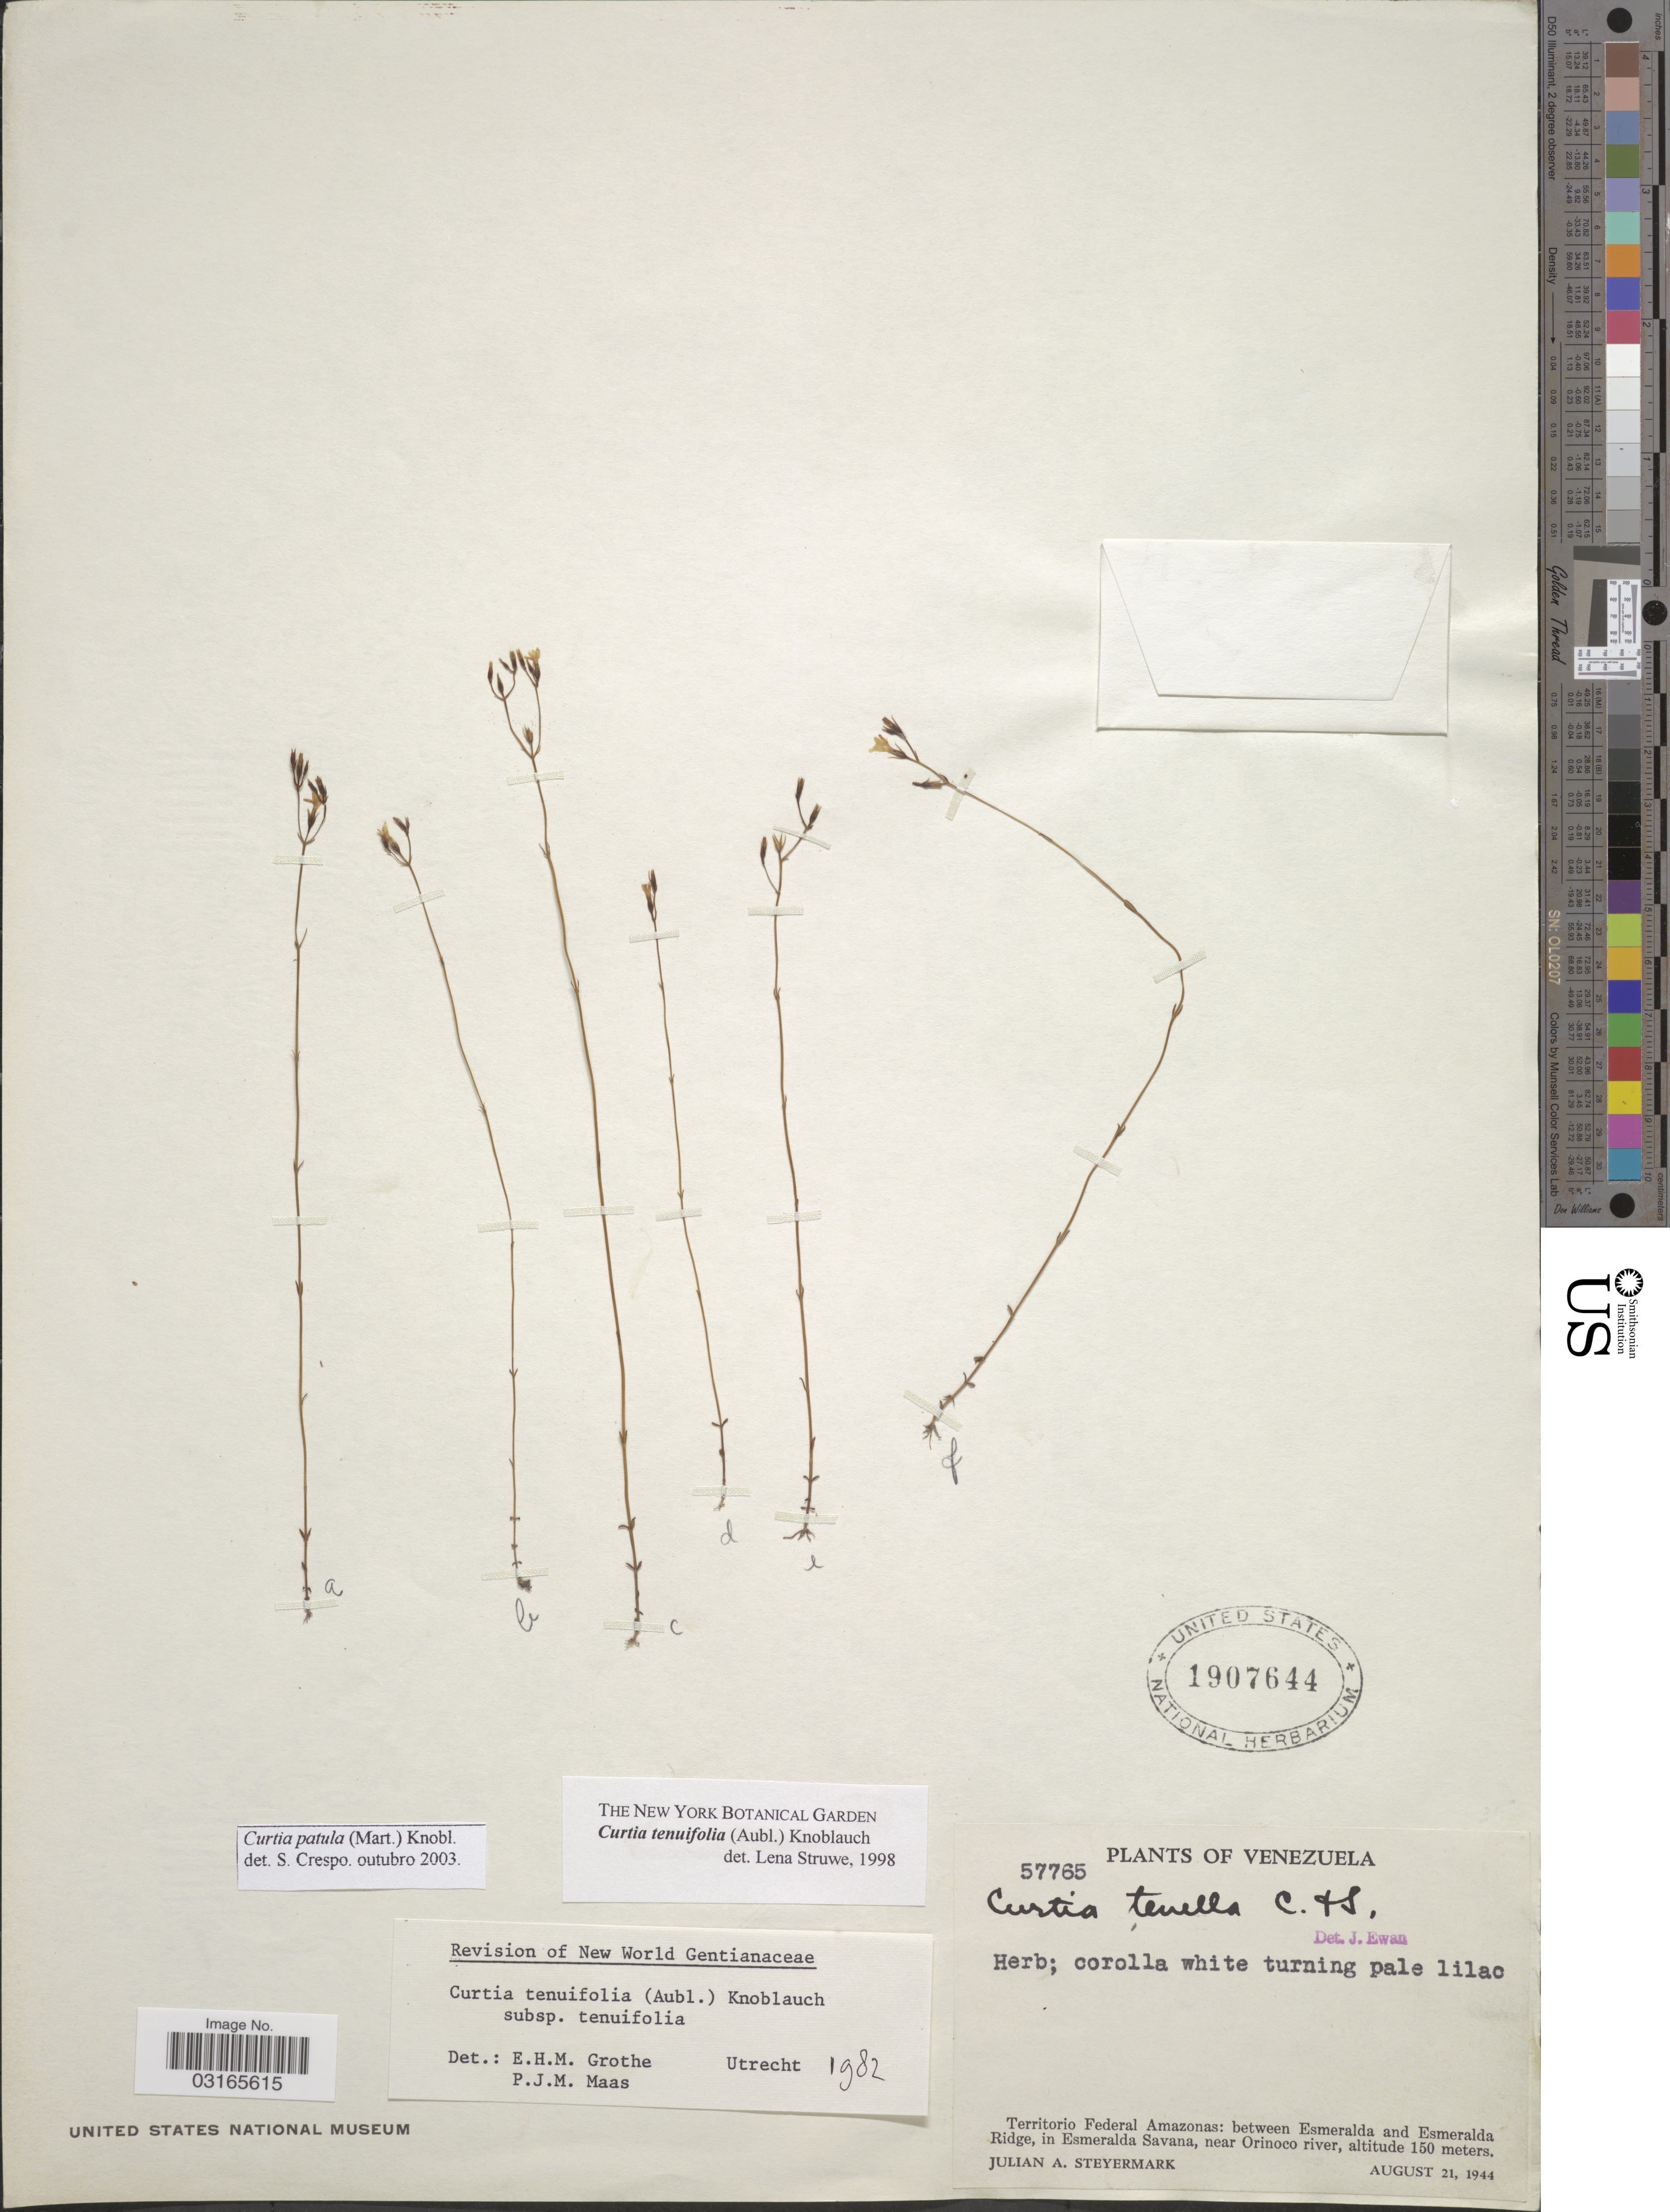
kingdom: Plantae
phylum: Tracheophyta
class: Magnoliopsida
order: Gentianales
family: Gentianaceae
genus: Curtia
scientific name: Curtia patula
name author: (Mart.) Knobl.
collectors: J. Steyermark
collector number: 57765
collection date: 1944-08-21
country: Venezuela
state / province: Amazonas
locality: Territorio Federal Amazonas: between Esmeralda and Esmeralda Ridge, in Esmeralda Savana, near Orinoco river.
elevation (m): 150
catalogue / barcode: US 1907644